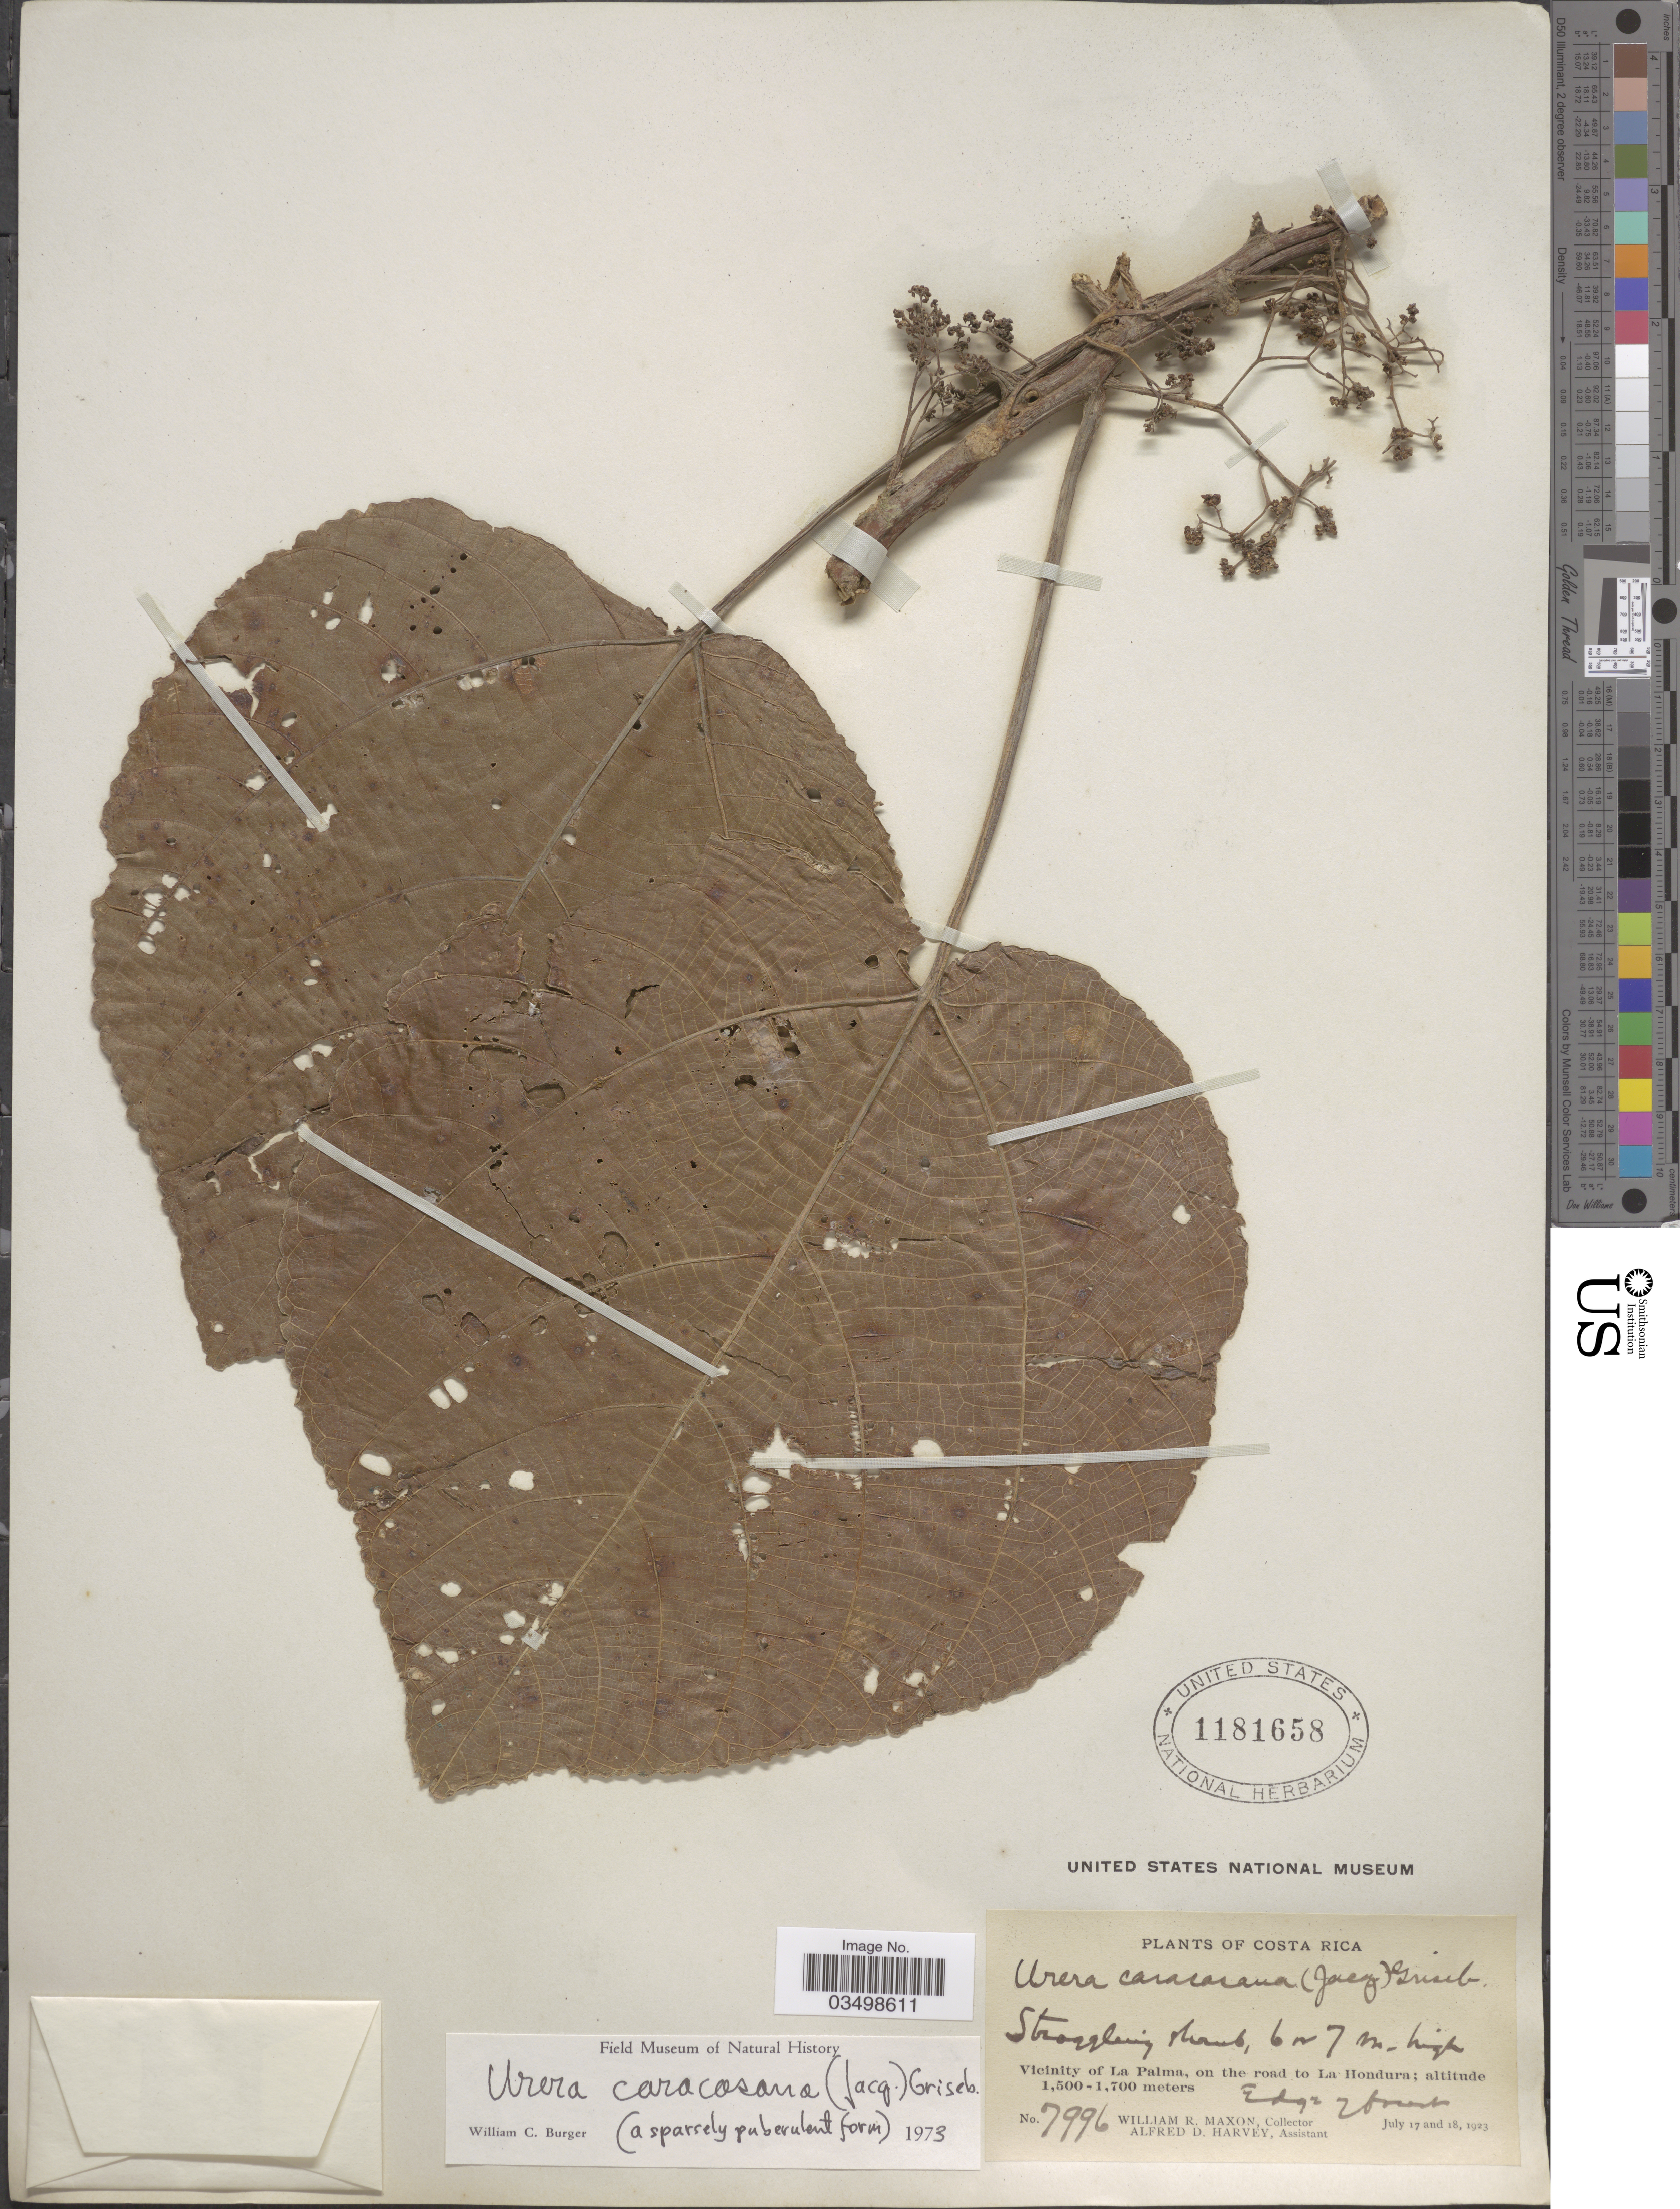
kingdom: Plantae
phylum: Tracheophyta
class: Magnoliopsida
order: Rosales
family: Urticaceae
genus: Urera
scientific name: Urera caracasana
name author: (Jacq.) Gaudich. ex Griseb.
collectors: W. R. Maxon & A. D. Harvey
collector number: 7996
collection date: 1923-07-17/1923-07-18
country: Costa Rica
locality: Vicinity of La Palma, on the road to La Hondura. Edge Zonen*.?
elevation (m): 1500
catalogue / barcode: US 1181658